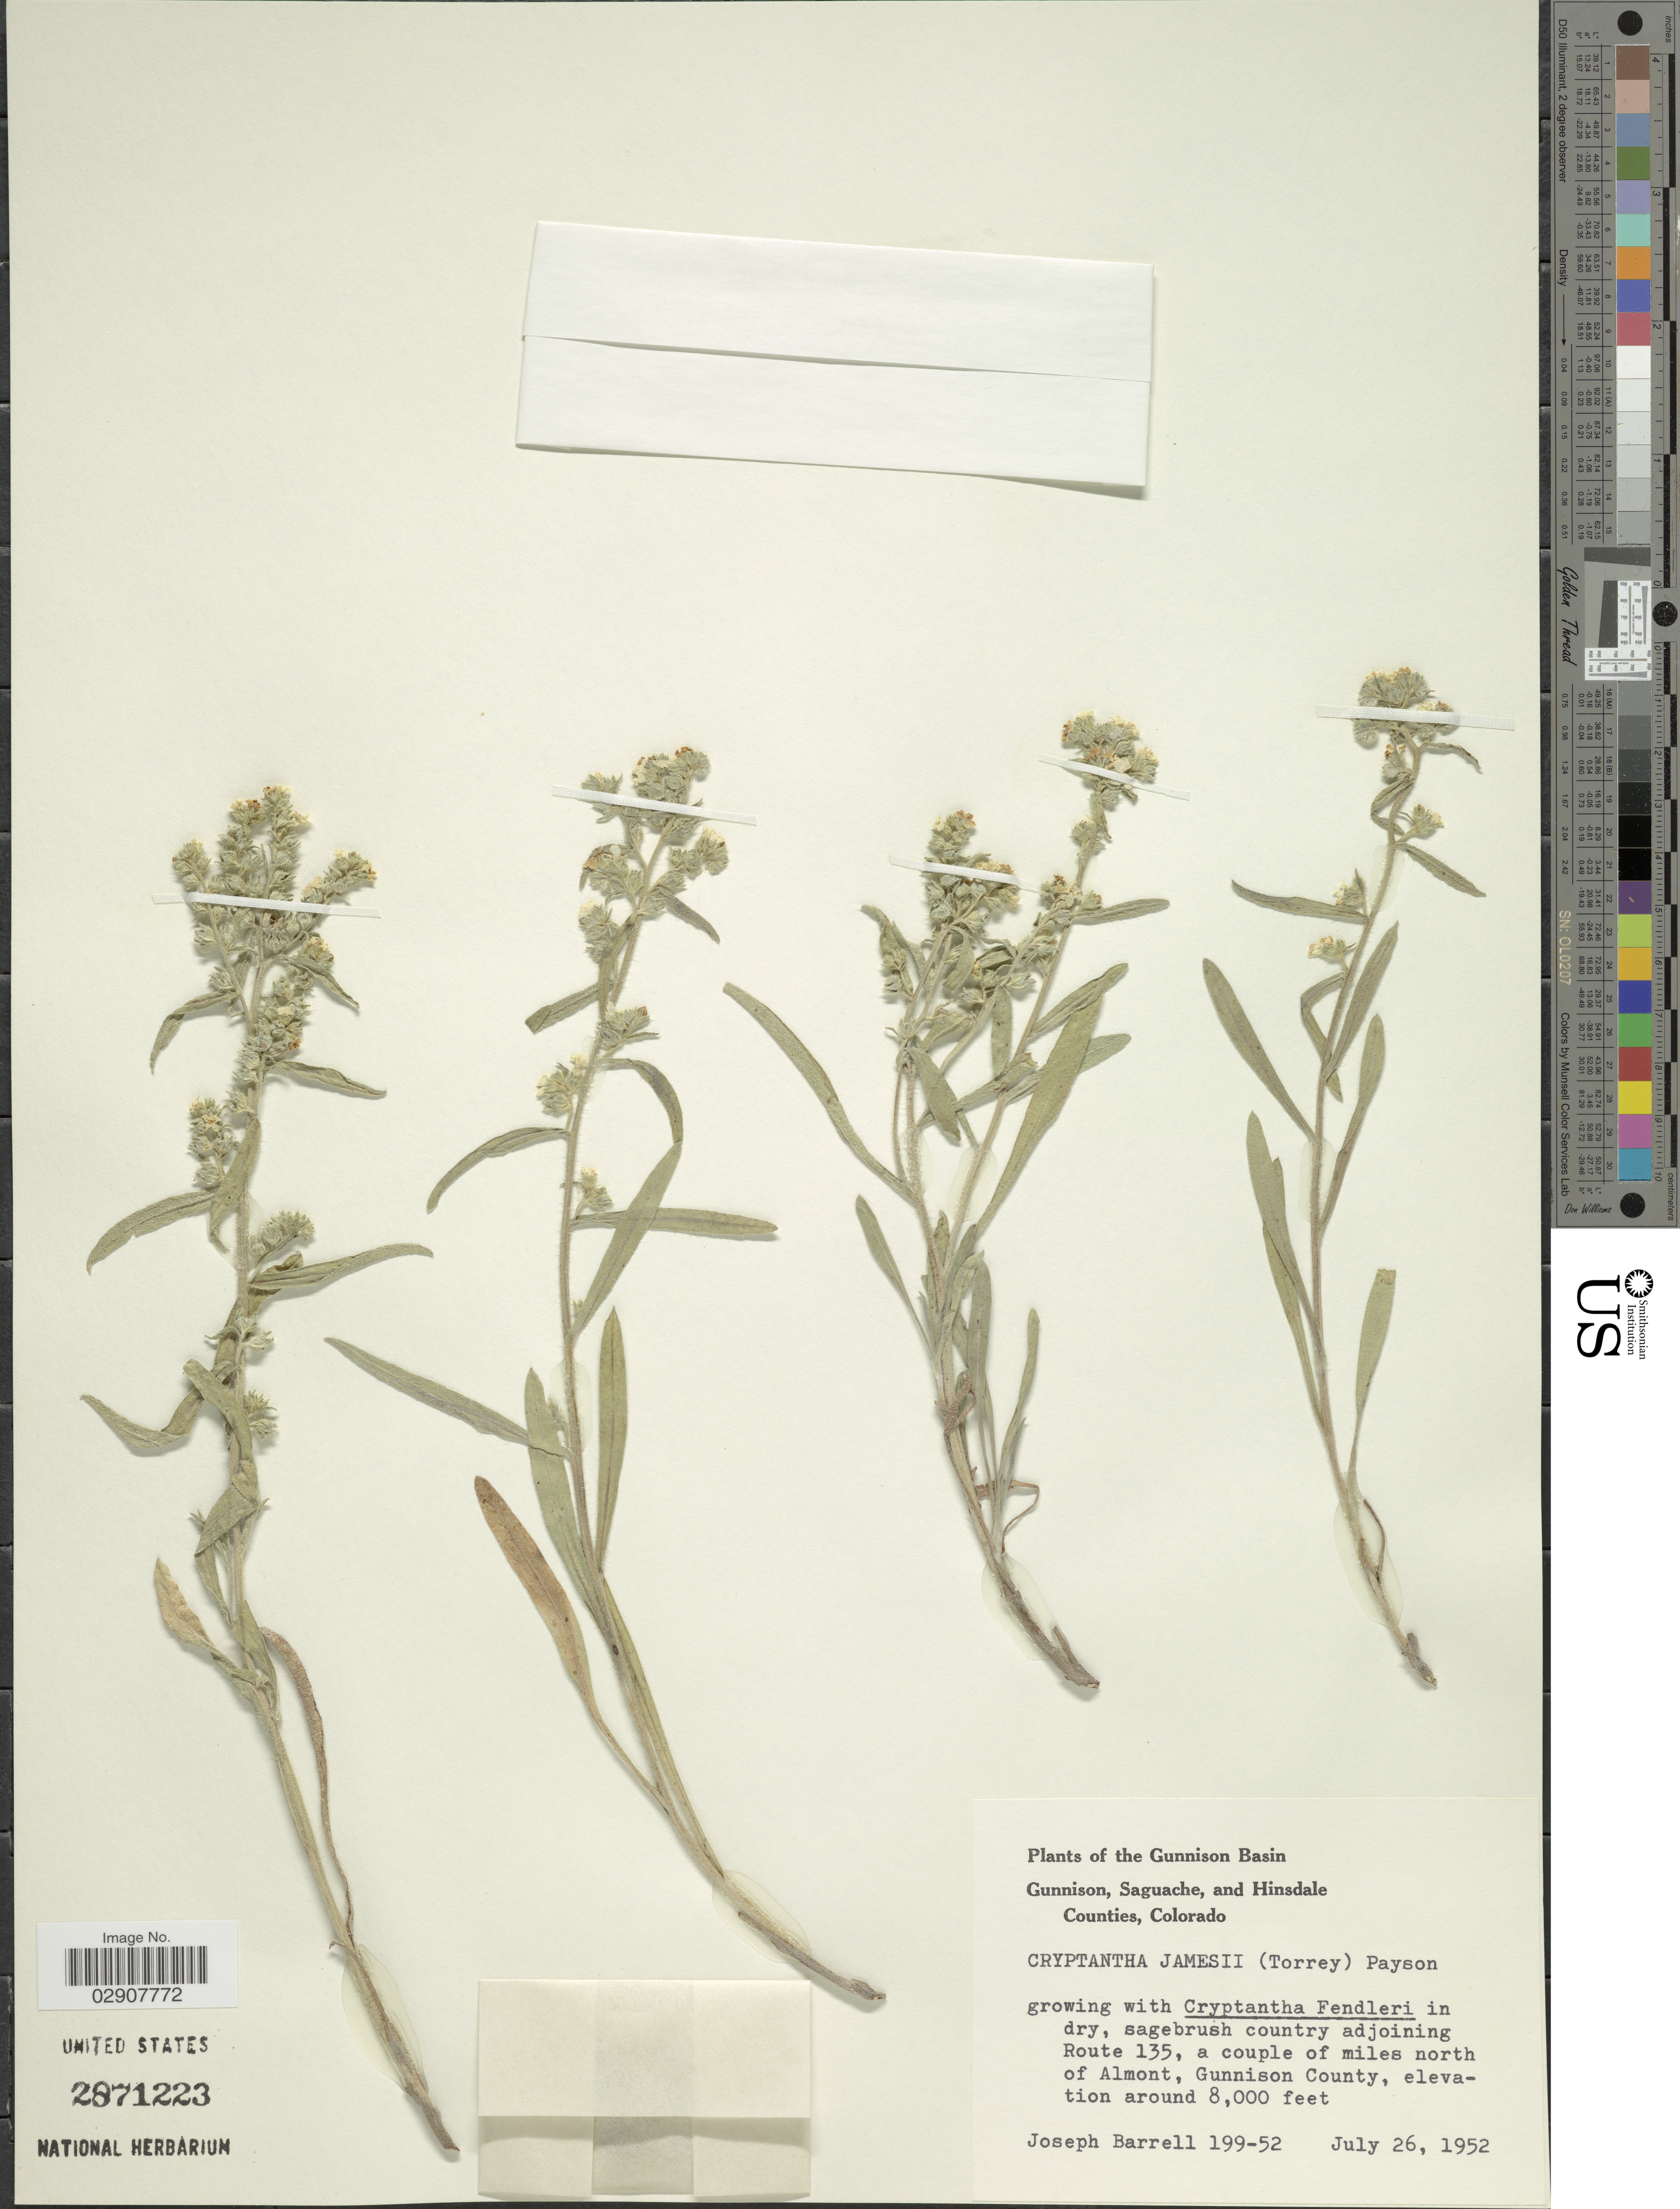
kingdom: Plantae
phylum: Tracheophyta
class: Magnoliopsida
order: Boraginales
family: Boraginaceae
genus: Cryptantha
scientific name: Cryptantha jamesii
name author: (Torr.) Payson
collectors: J. Barrell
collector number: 199-52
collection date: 1952-07-26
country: United States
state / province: Colorado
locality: Growing with Cryptantha Fendleri in dry, sagebrush country adjoining Route 135, a couple of miles north of Almont, Gunnison County. Gunnison Basin.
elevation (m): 2438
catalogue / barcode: US 2871223